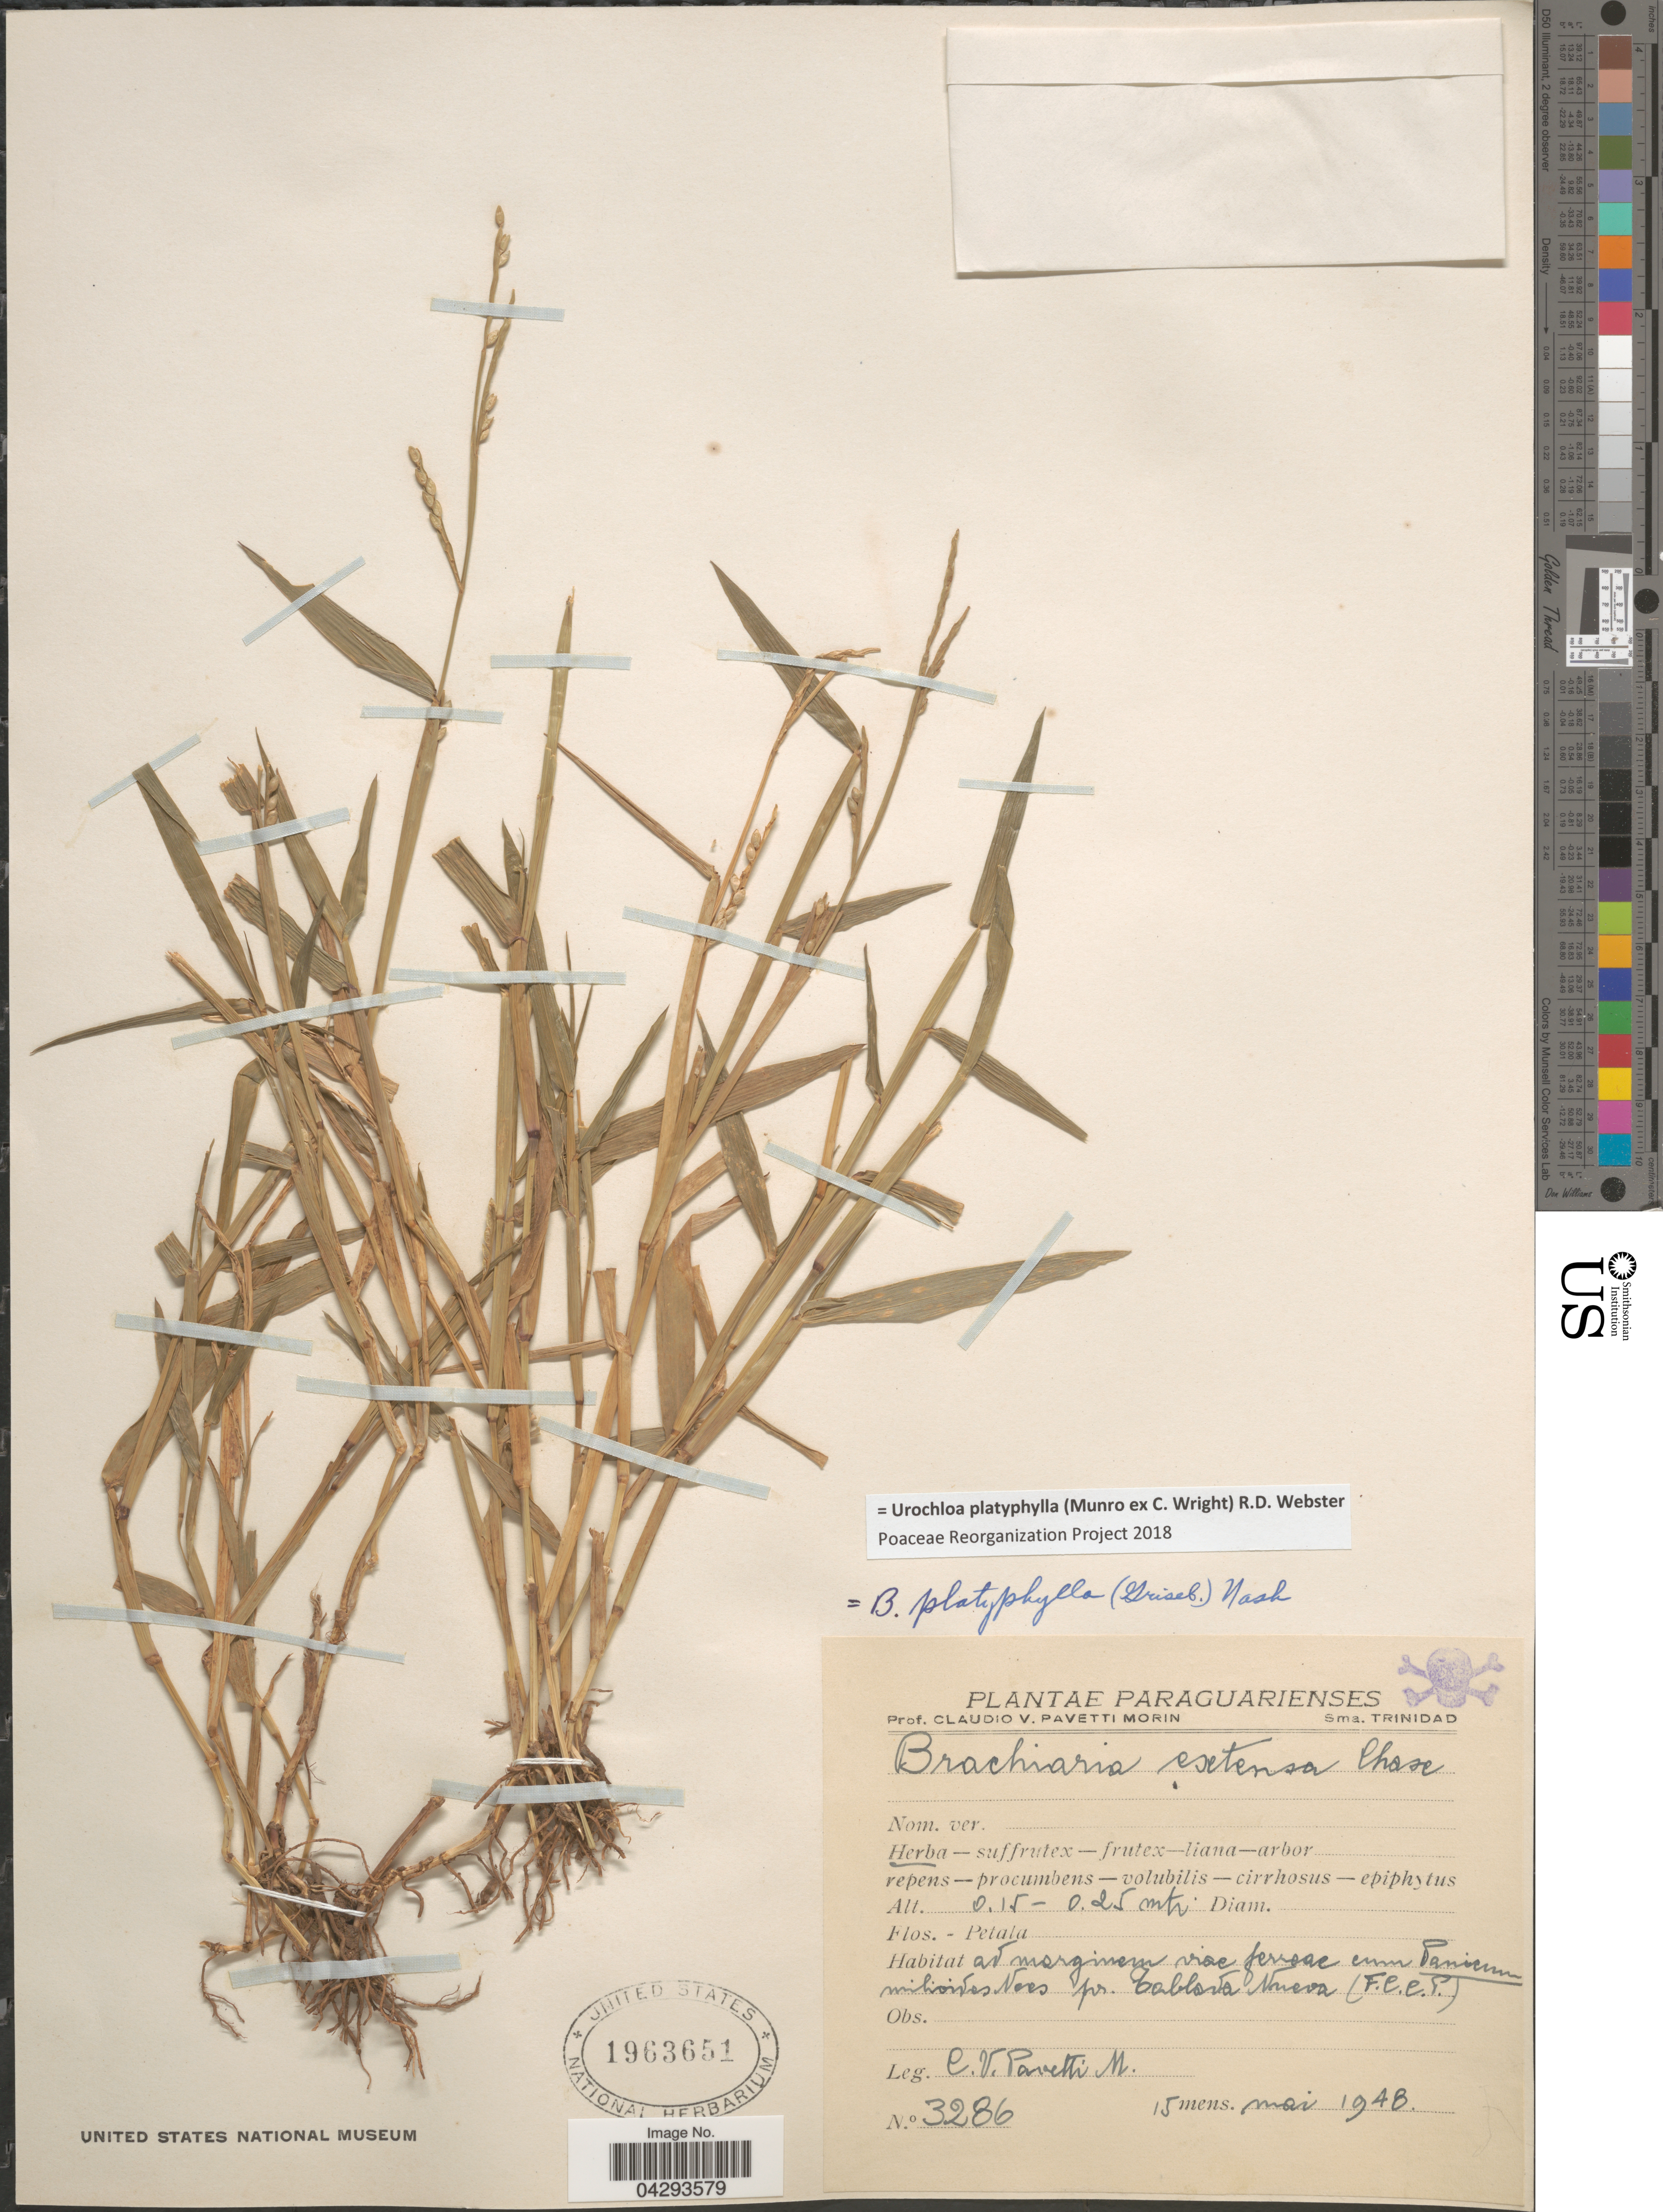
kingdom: Plantae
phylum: Tracheophyta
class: Liliopsida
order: Poales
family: Poaceae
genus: Urochloa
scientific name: Urochloa platyphylla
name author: (Munro ex C. Wright) R.D. Webster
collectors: C. Pavetti Morin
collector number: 3286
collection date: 1948-05-15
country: Paraguay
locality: Ad marginem viae ferraec eum Panicum miliodes Nees pr. Tablada Nueva (F.C.C.P.).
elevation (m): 0.15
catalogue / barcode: US 1963651